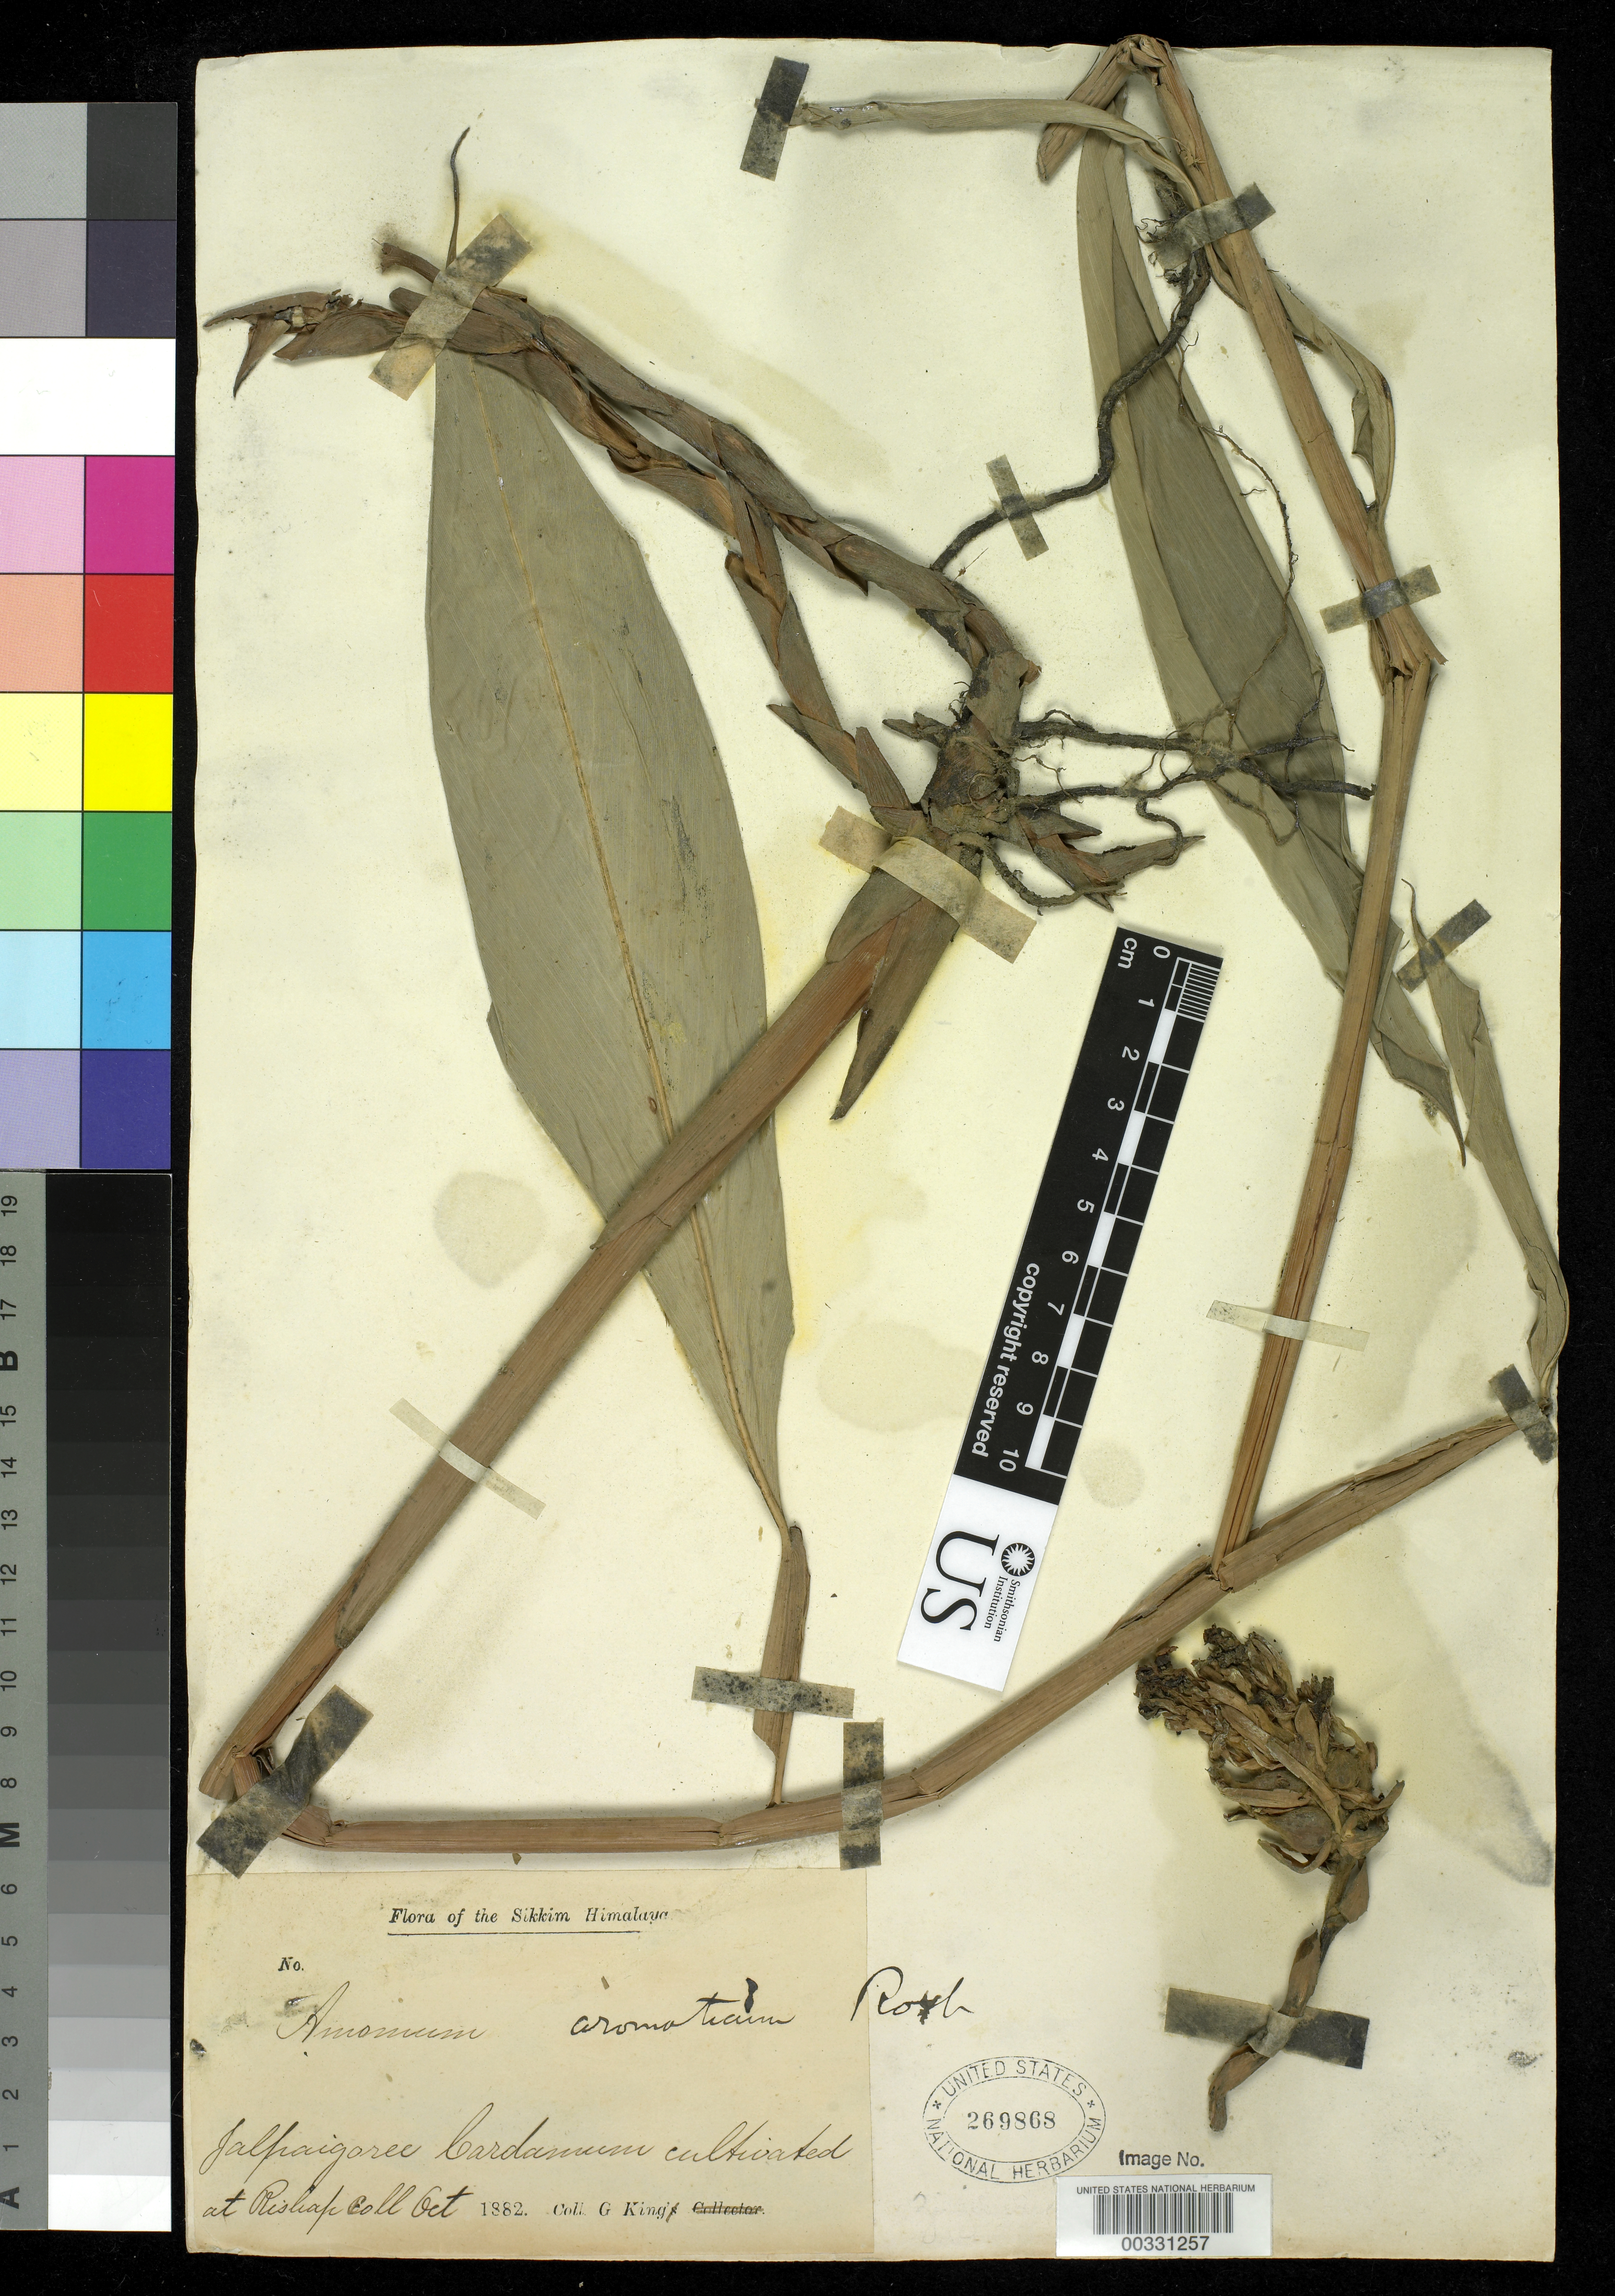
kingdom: Plantae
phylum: Tracheophyta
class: Liliopsida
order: Zingiberales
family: Zingiberaceae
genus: Amomum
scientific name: Amomum aromaticum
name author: Roxb.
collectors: C. King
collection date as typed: Oct 1882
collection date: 1882-10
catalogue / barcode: US 269868